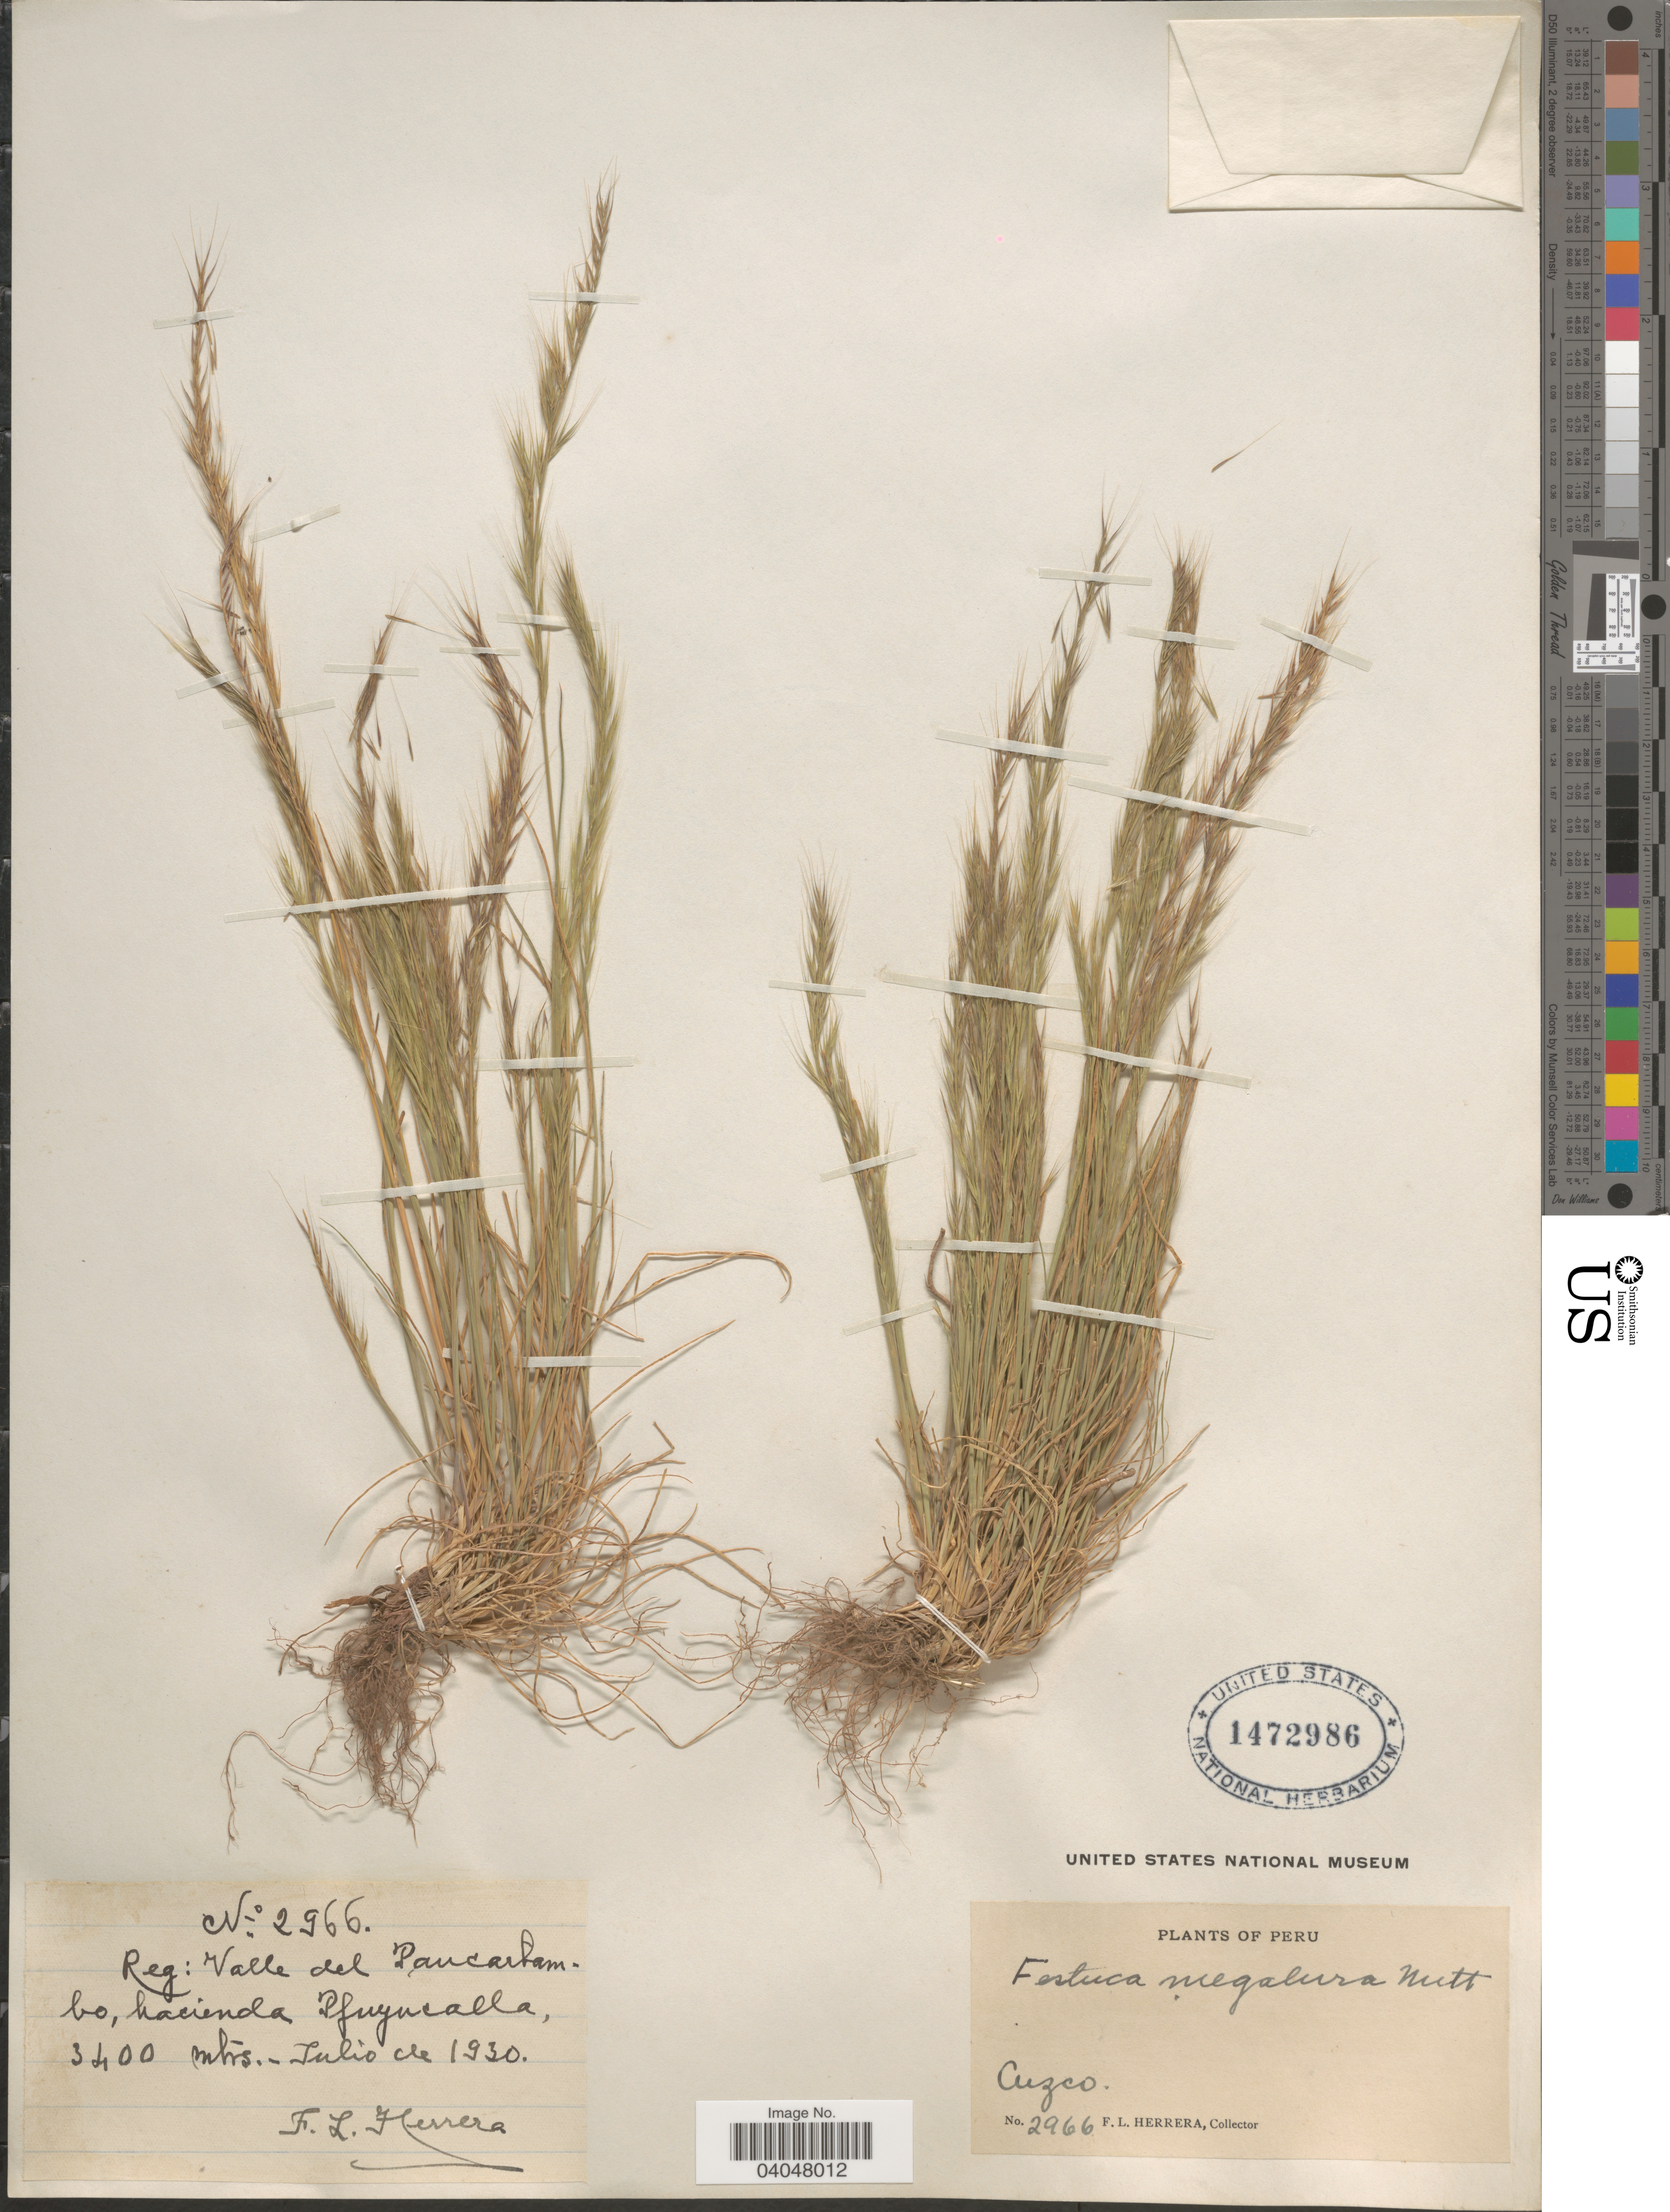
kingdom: Plantae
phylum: Tracheophyta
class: Liliopsida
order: Poales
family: Poaceae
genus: Festuca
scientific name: Festuca megalura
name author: Nutt.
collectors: F. L. Herrera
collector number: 2966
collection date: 1930-07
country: Peru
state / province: Cusco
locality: Reg: Valle del Paucartambo, hacienda Pfuyucalla. Cuzco.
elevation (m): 3400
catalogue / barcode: US 1472986